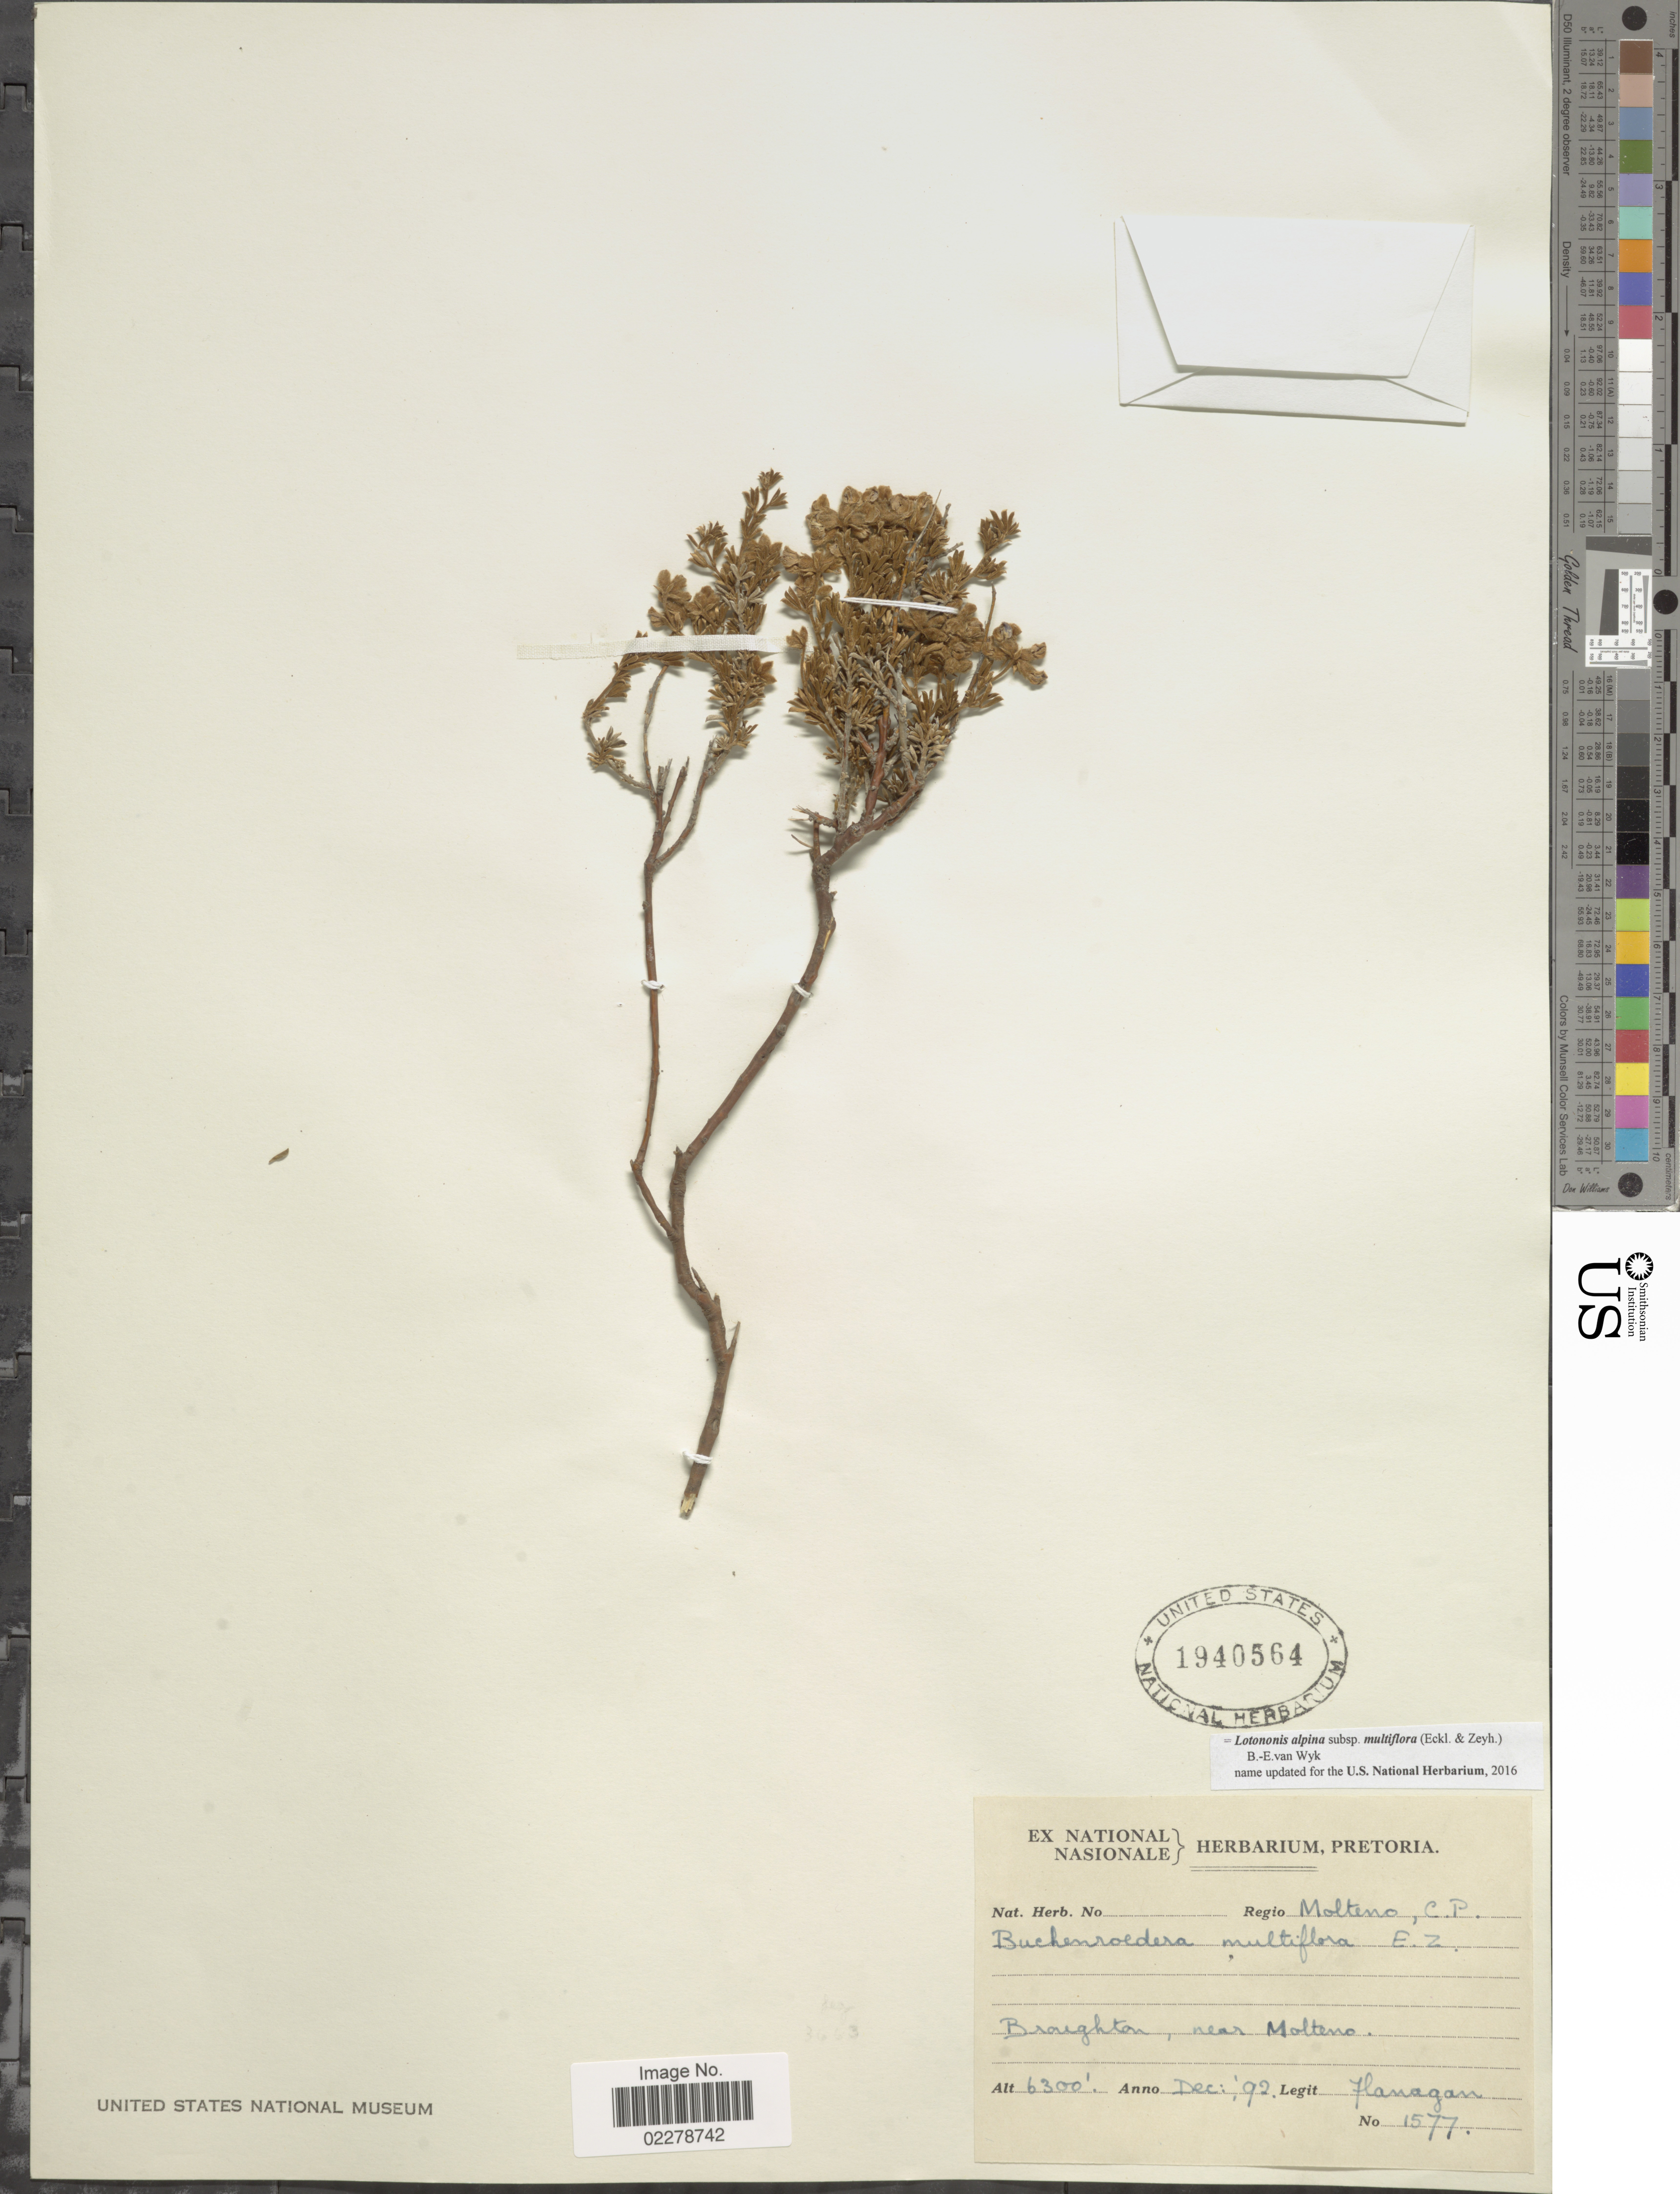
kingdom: Plantae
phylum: Tracheophyta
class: Magnoliopsida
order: Fabales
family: Fabaceae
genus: Lotononis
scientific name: Lotononis alpina subsp. multiflora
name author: (Eckl. & Zeyh.) B.-E. van Wyk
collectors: -. Flanagan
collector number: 1577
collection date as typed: Transcribed d/m/y: /12/92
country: South Africa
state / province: Eastern Cape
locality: Molteno, C.P.. Broughton, near Molteno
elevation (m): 1920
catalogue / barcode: US 1940564